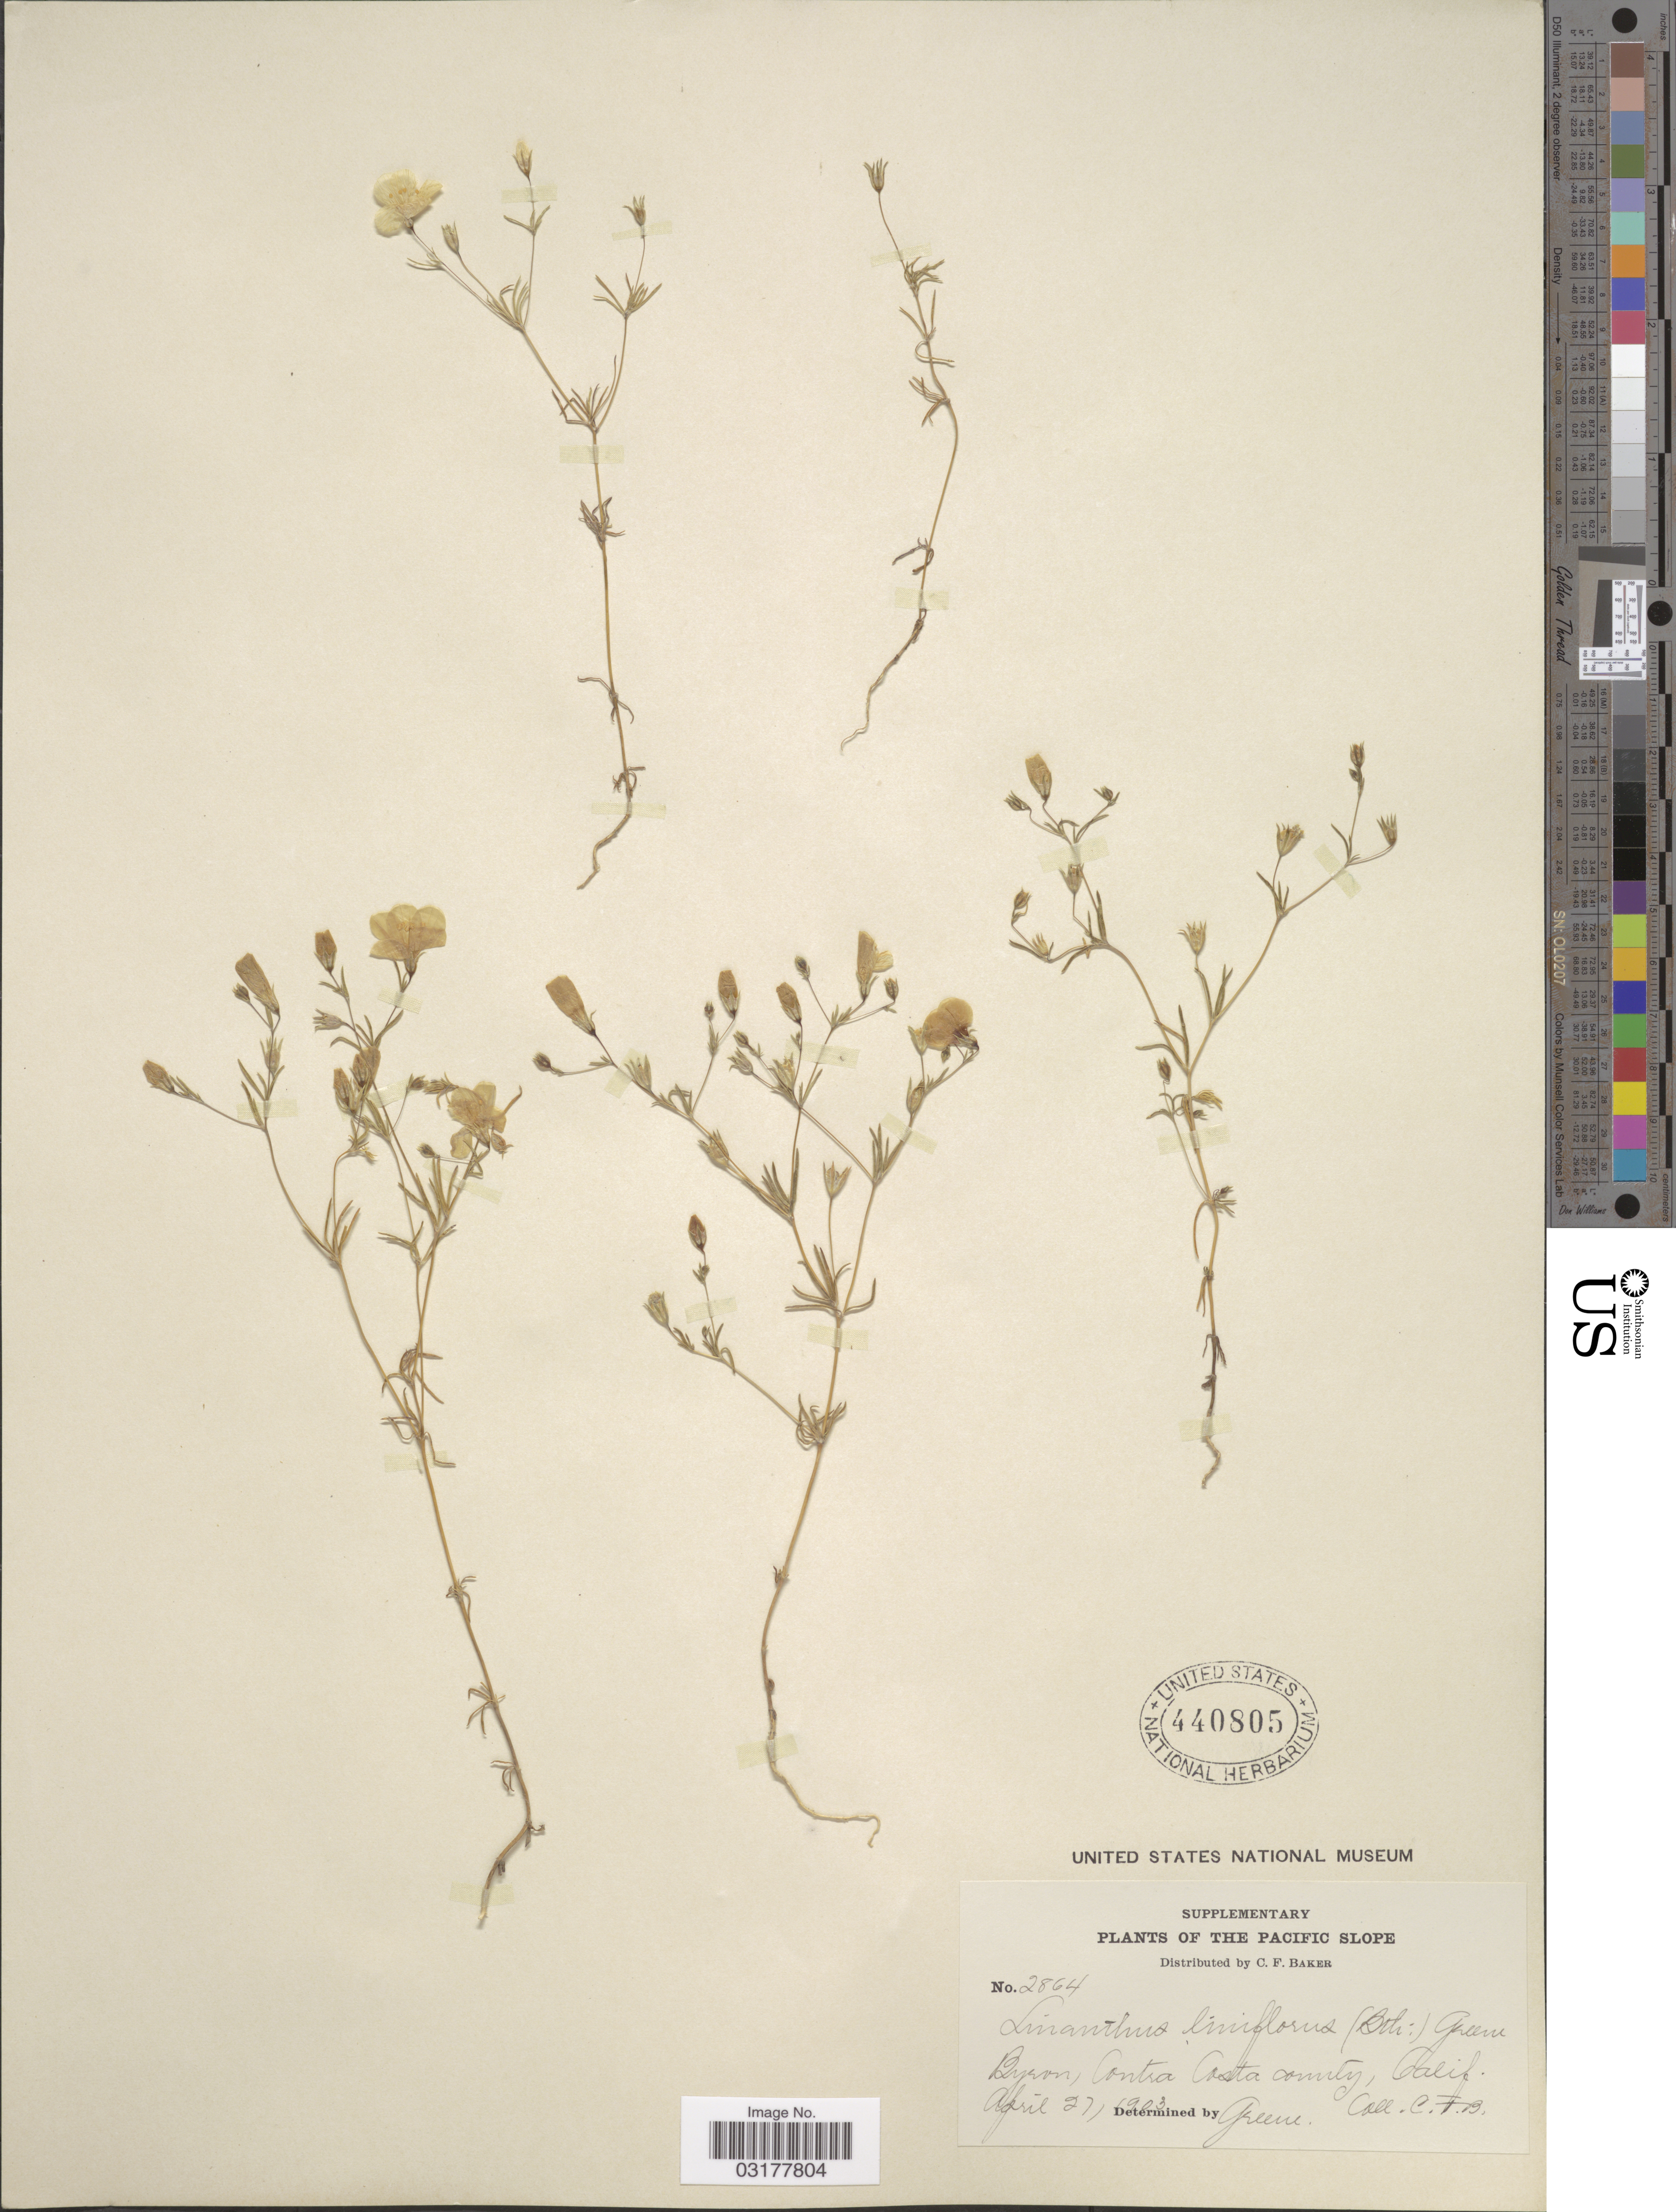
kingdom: Plantae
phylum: Tracheophyta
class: Magnoliopsida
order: Ericales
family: Polemoniaceae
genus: Leptosiphon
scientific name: Leptosiphon liniflorus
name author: (Benth.) J.M. Porter & L.A. Johnson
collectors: C. F. Baker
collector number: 2864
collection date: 1903-04-27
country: United States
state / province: California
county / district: Contra Costa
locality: Pacific Slope. Byron, Contra Costa county.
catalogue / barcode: US 440805